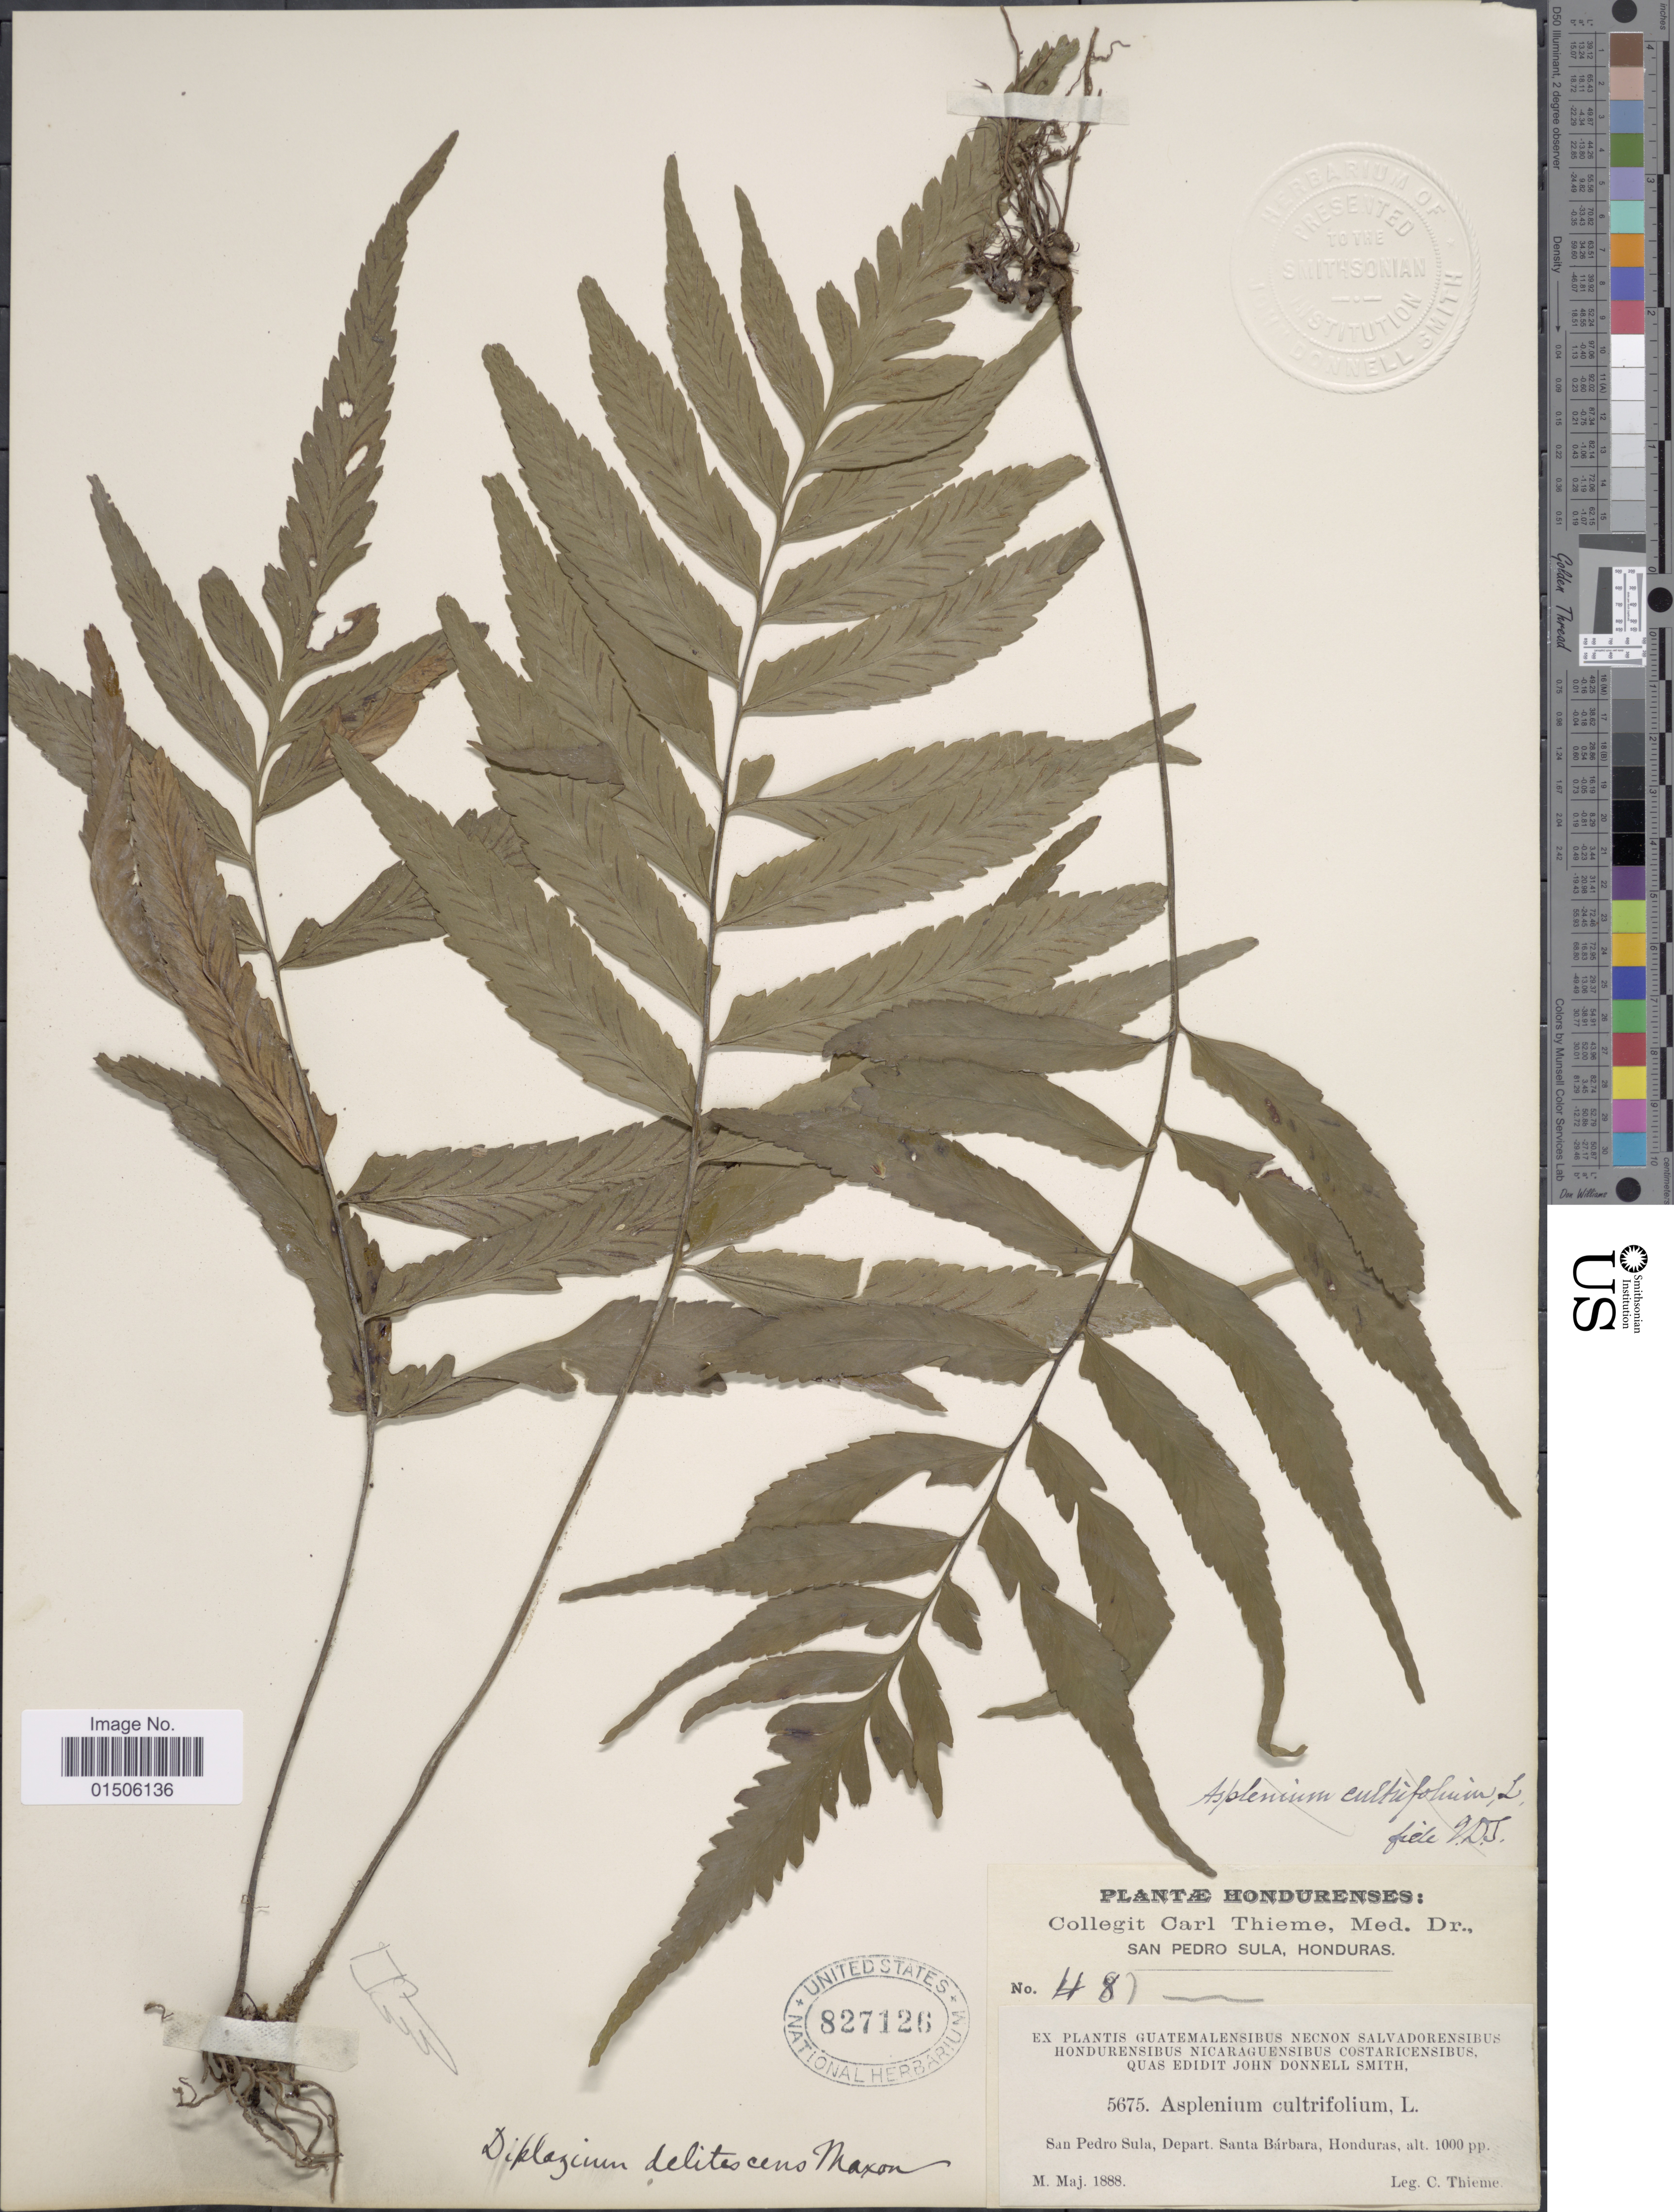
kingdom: Plantae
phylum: Tracheophyta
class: Polypodiopsida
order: Polypodiales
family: Aspleniaceae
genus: Asplenium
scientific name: Asplenium delitescens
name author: (Maxon) L.D. Gómez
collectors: C. Thieme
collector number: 5675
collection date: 1888-05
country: Honduras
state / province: Santa Bárbara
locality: San Pedro Sula, Depart. Santa Bárbara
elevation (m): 305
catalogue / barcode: US 827126